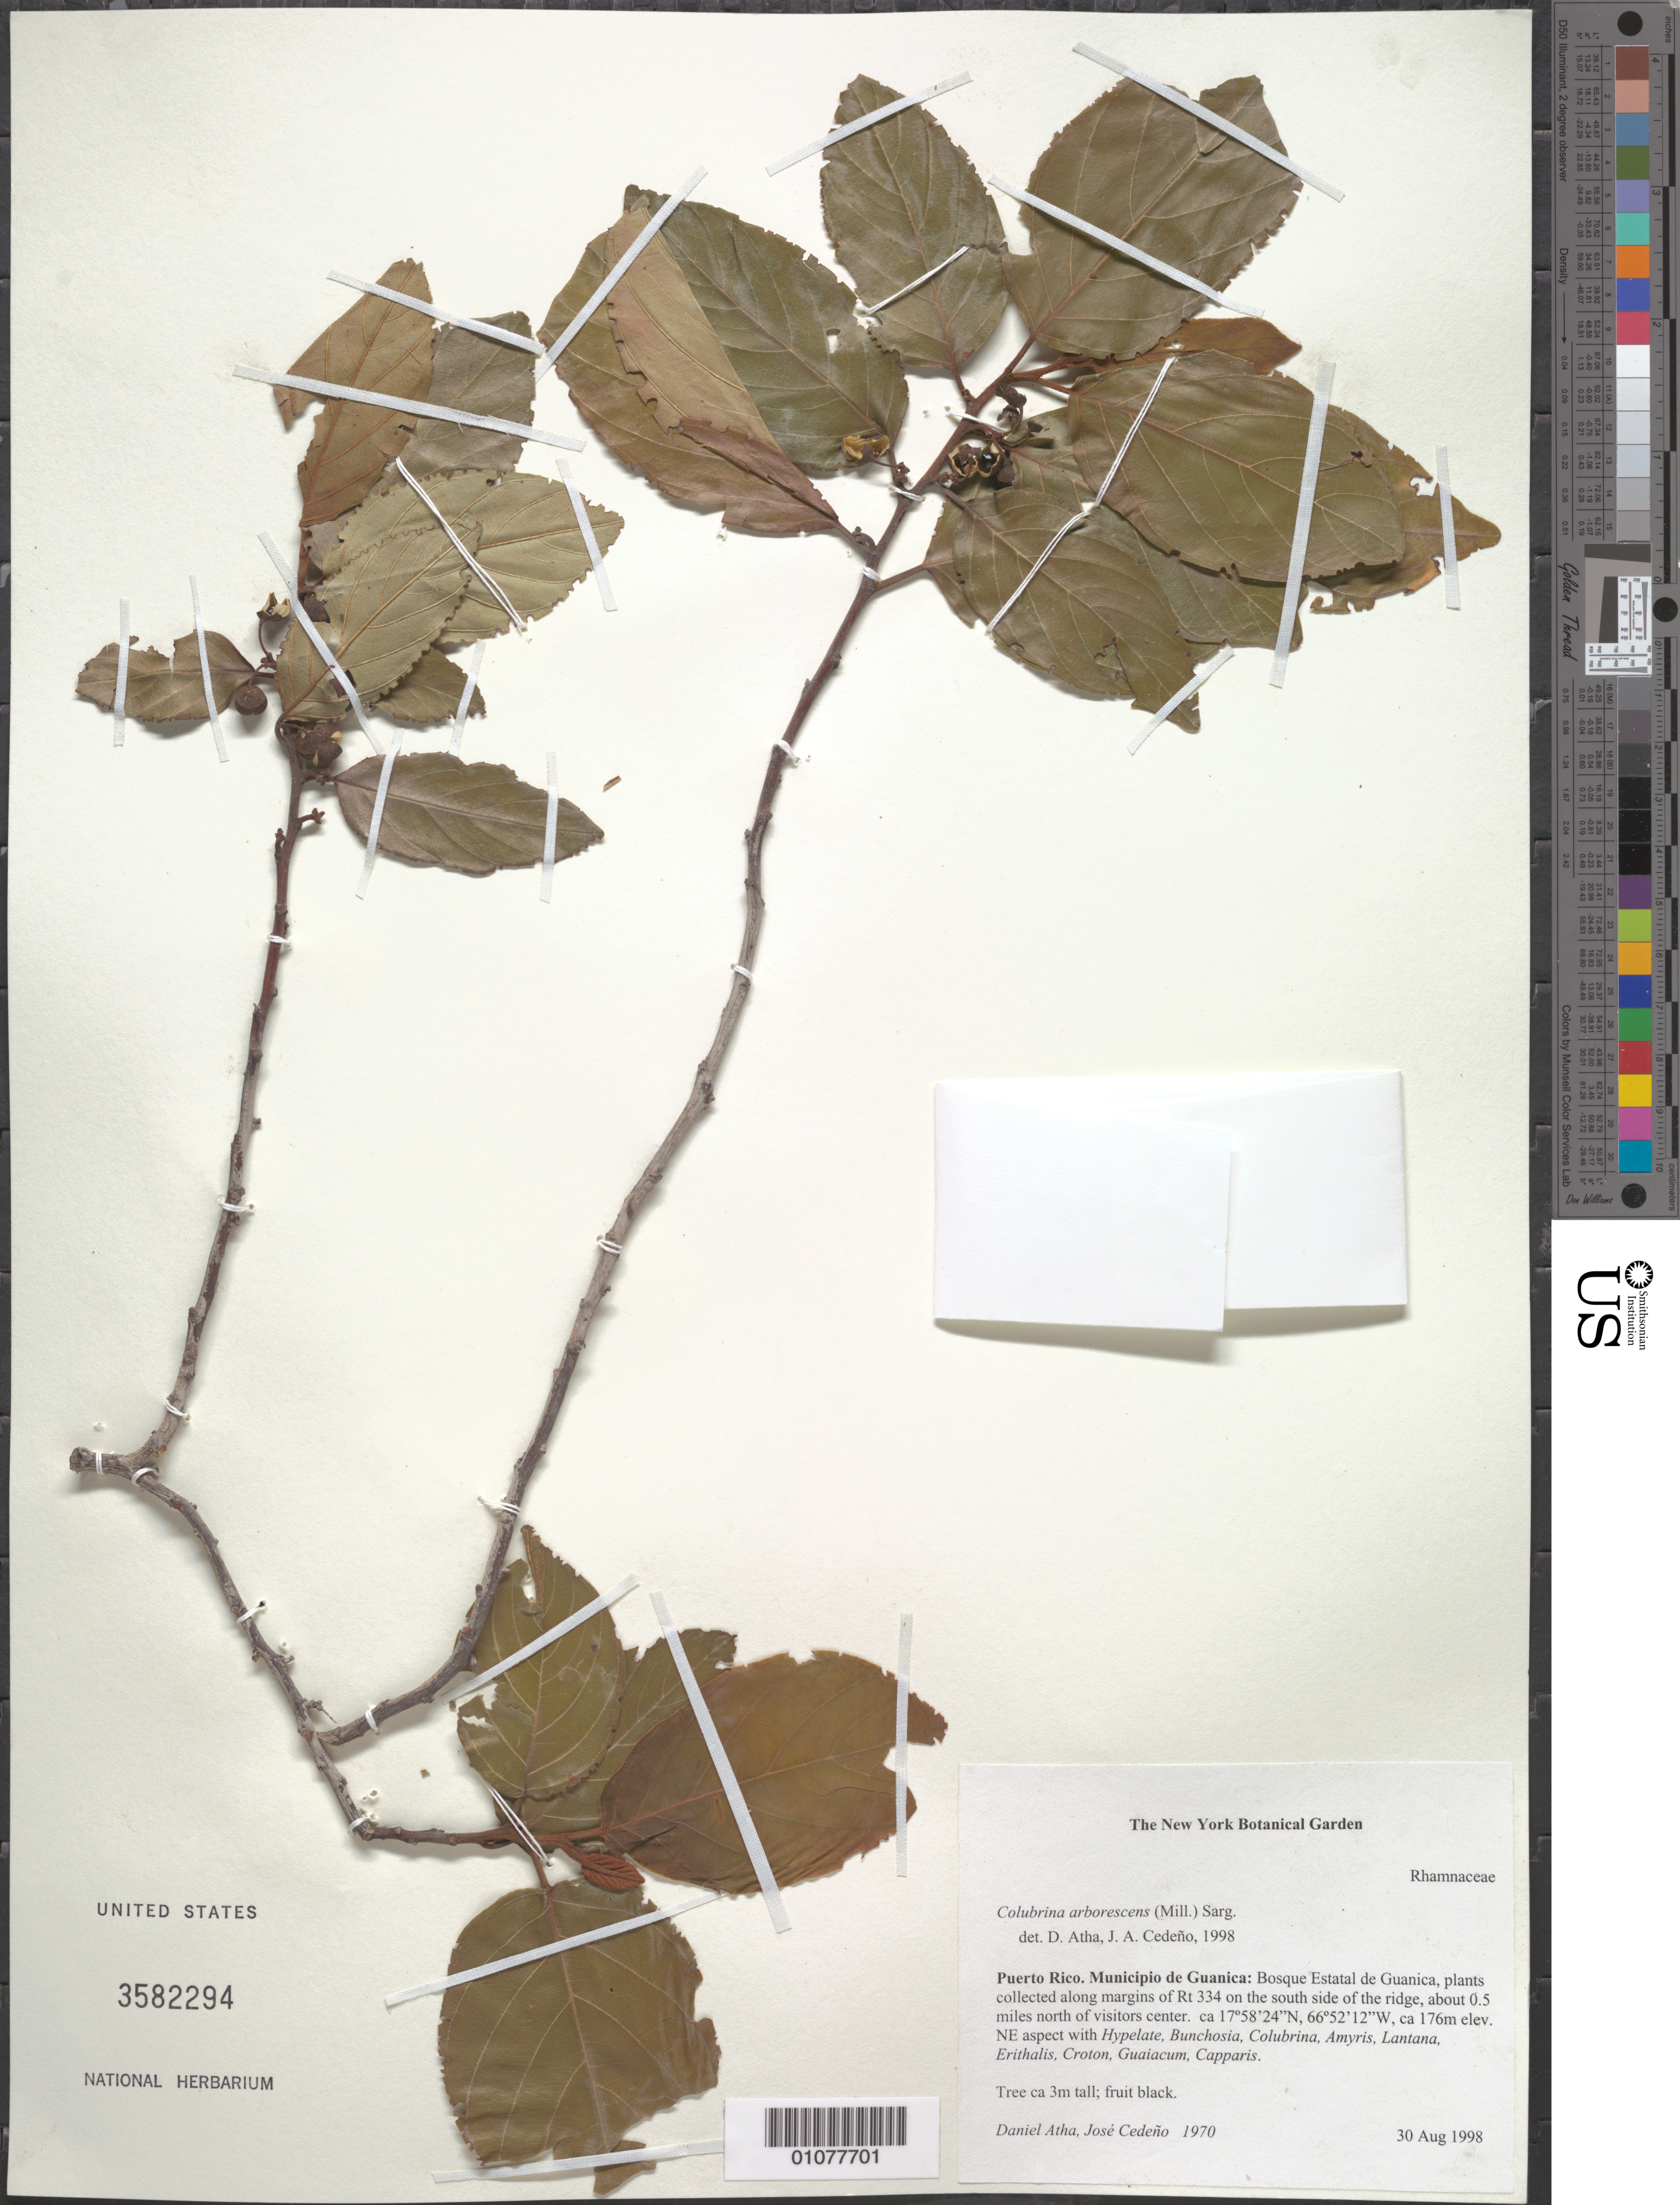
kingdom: Plantae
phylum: Tracheophyta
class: Magnoliopsida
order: Rosales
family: Rhamnaceae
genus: Colubrina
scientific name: Colubrina arborescens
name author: (Mill.) Sarg.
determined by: Atha, D.; Cedeño, J.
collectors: D. Atha & J. A. Cedeño M.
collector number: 1970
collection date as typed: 30 Aug 1998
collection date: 1998-08-30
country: Puerto Rico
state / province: Guanica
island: Puerto Rico I.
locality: Municipio Guanica; Bosque Estatal de Guanica, plants collected along margins of Rt. 334 on the south side of the ridge, about 0.5 mi. N of visitors center.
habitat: NE aspect with Hypelate, Bunchosia, Colubrina, Amyris, Lantana, Erithalis, Croton, Guaiacum, and Capparis.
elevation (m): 176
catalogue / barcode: US 3582294